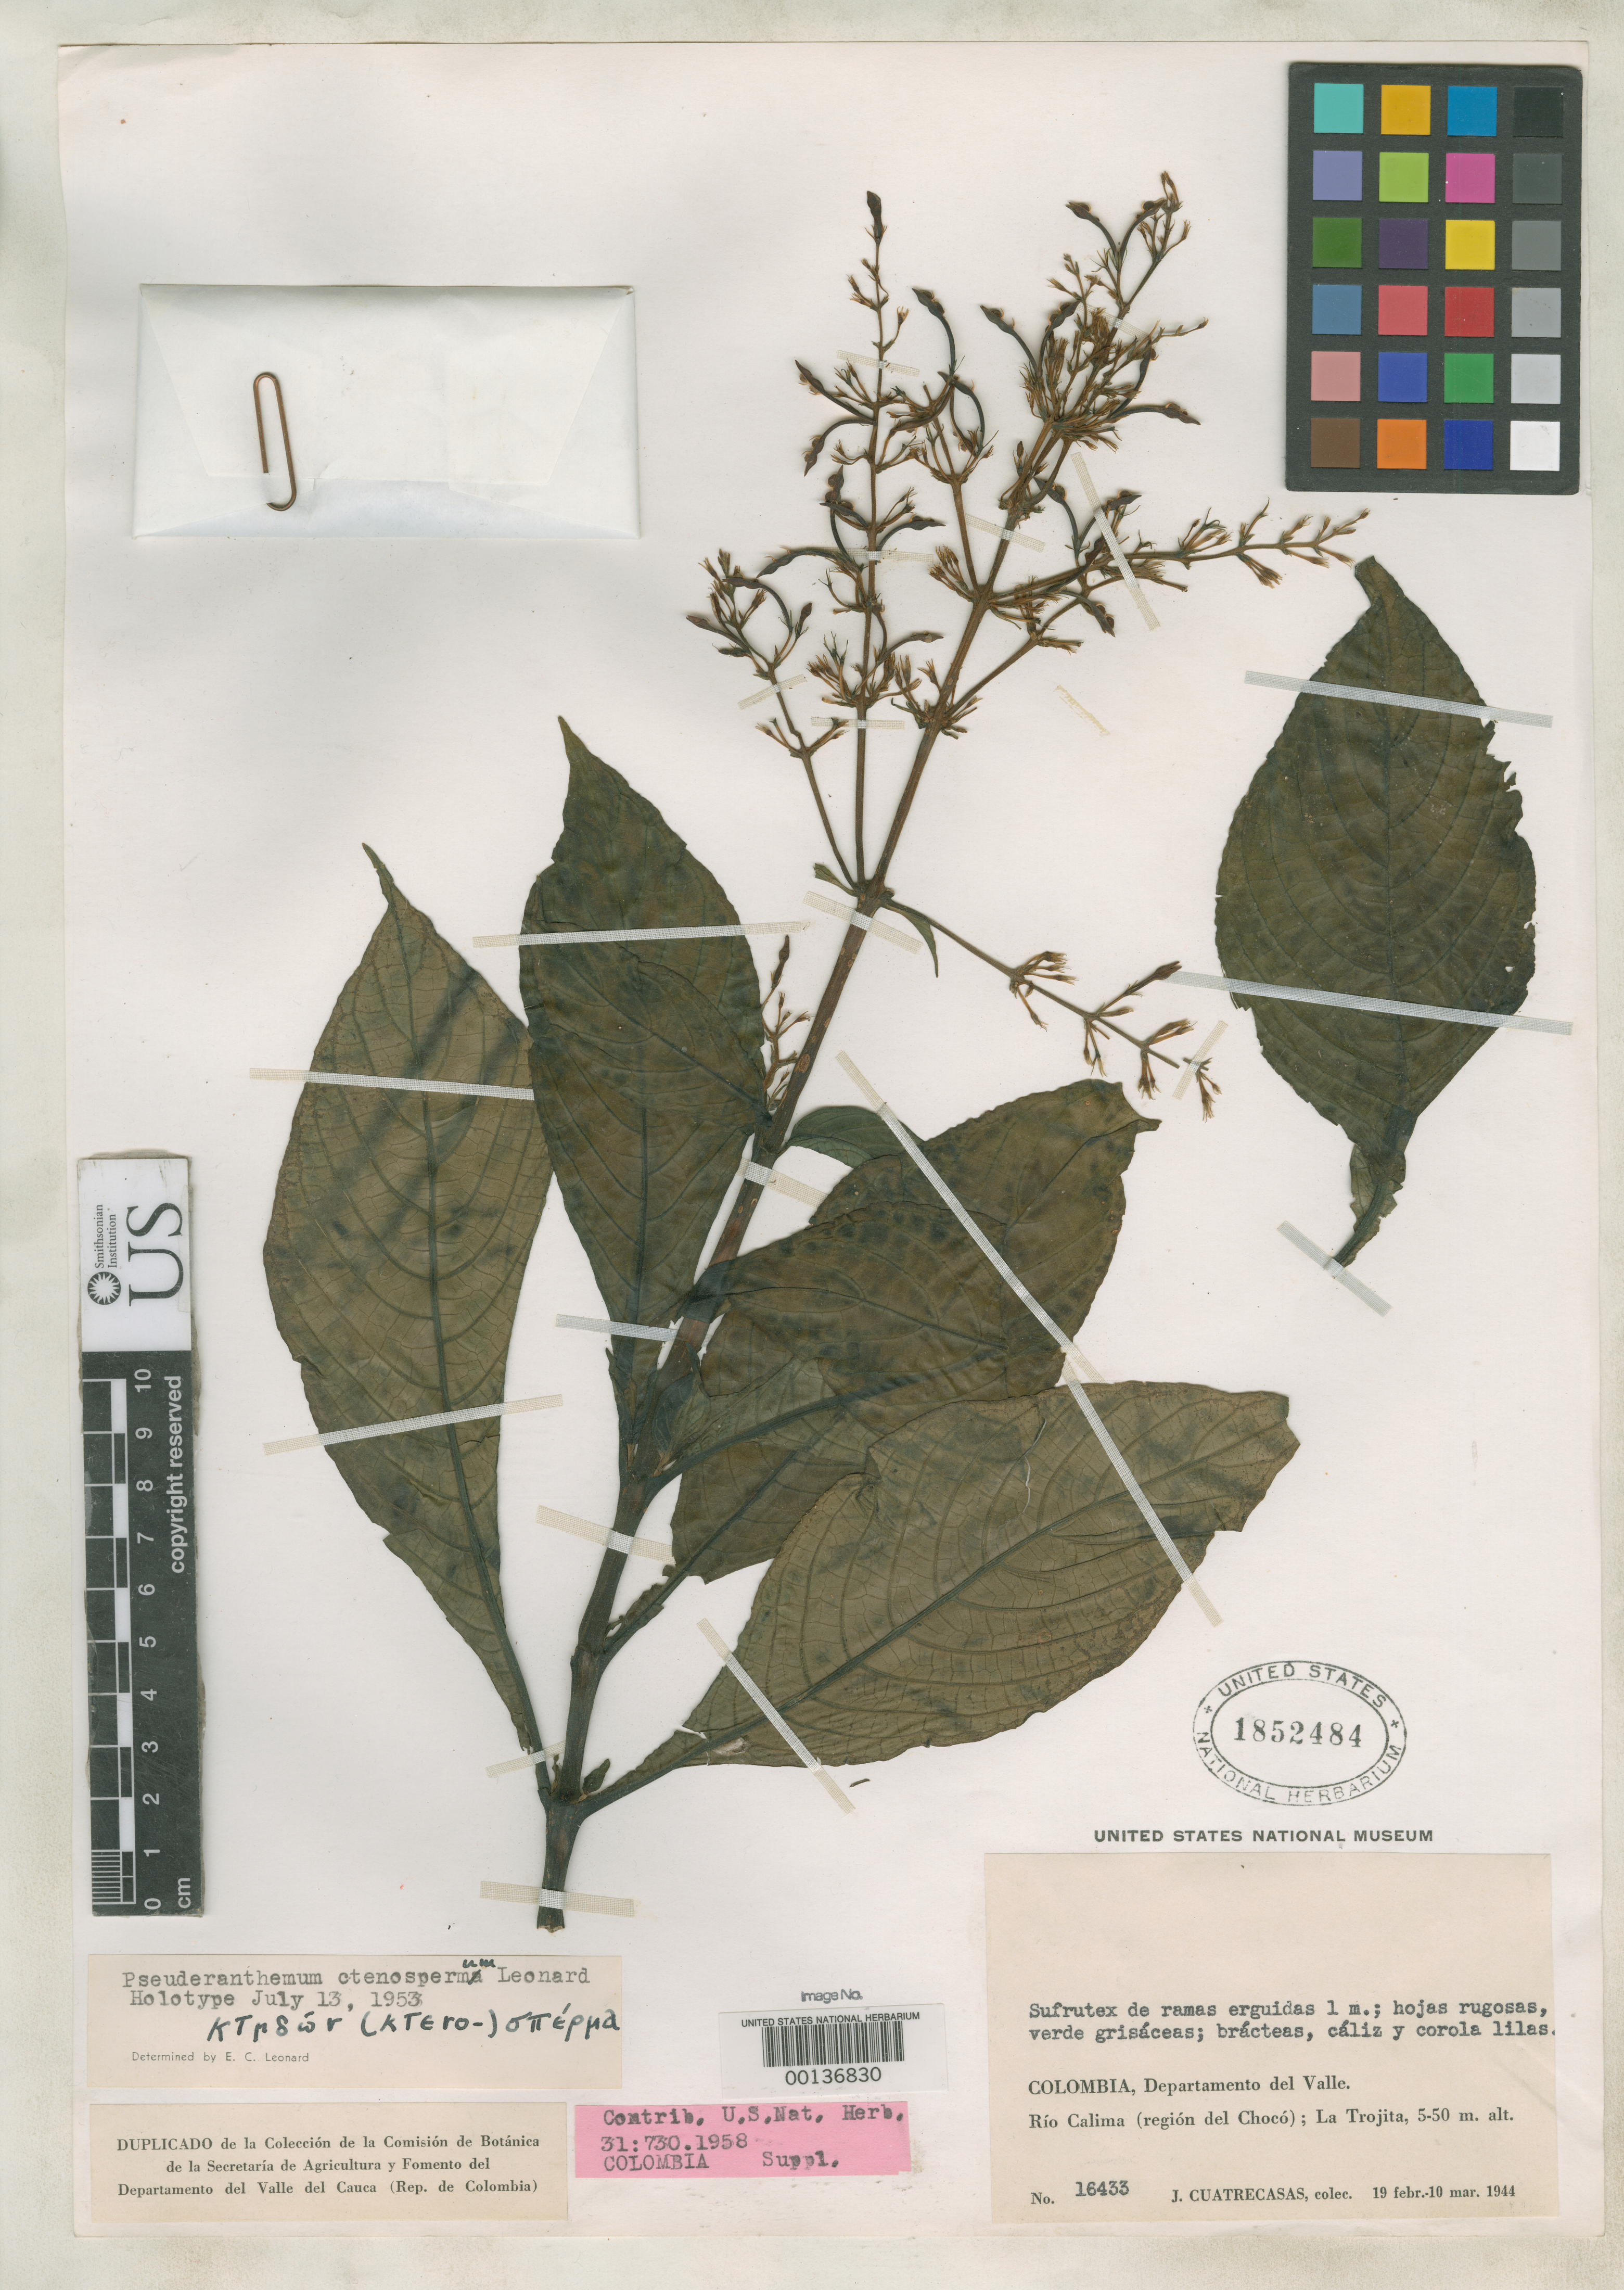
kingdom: Plantae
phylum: Tracheophyta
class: Magnoliopsida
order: Lamiales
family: Acanthaceae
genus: Pseuderanthemum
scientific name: Pseuderanthemum ctenospermum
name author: Leonard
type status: Holotype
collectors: J. Cuatrecasas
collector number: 16433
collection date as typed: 19 Feb 1944 to 10 Mar 1944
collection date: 1944-02-19/1944-03-10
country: Colombia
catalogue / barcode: US 1852484